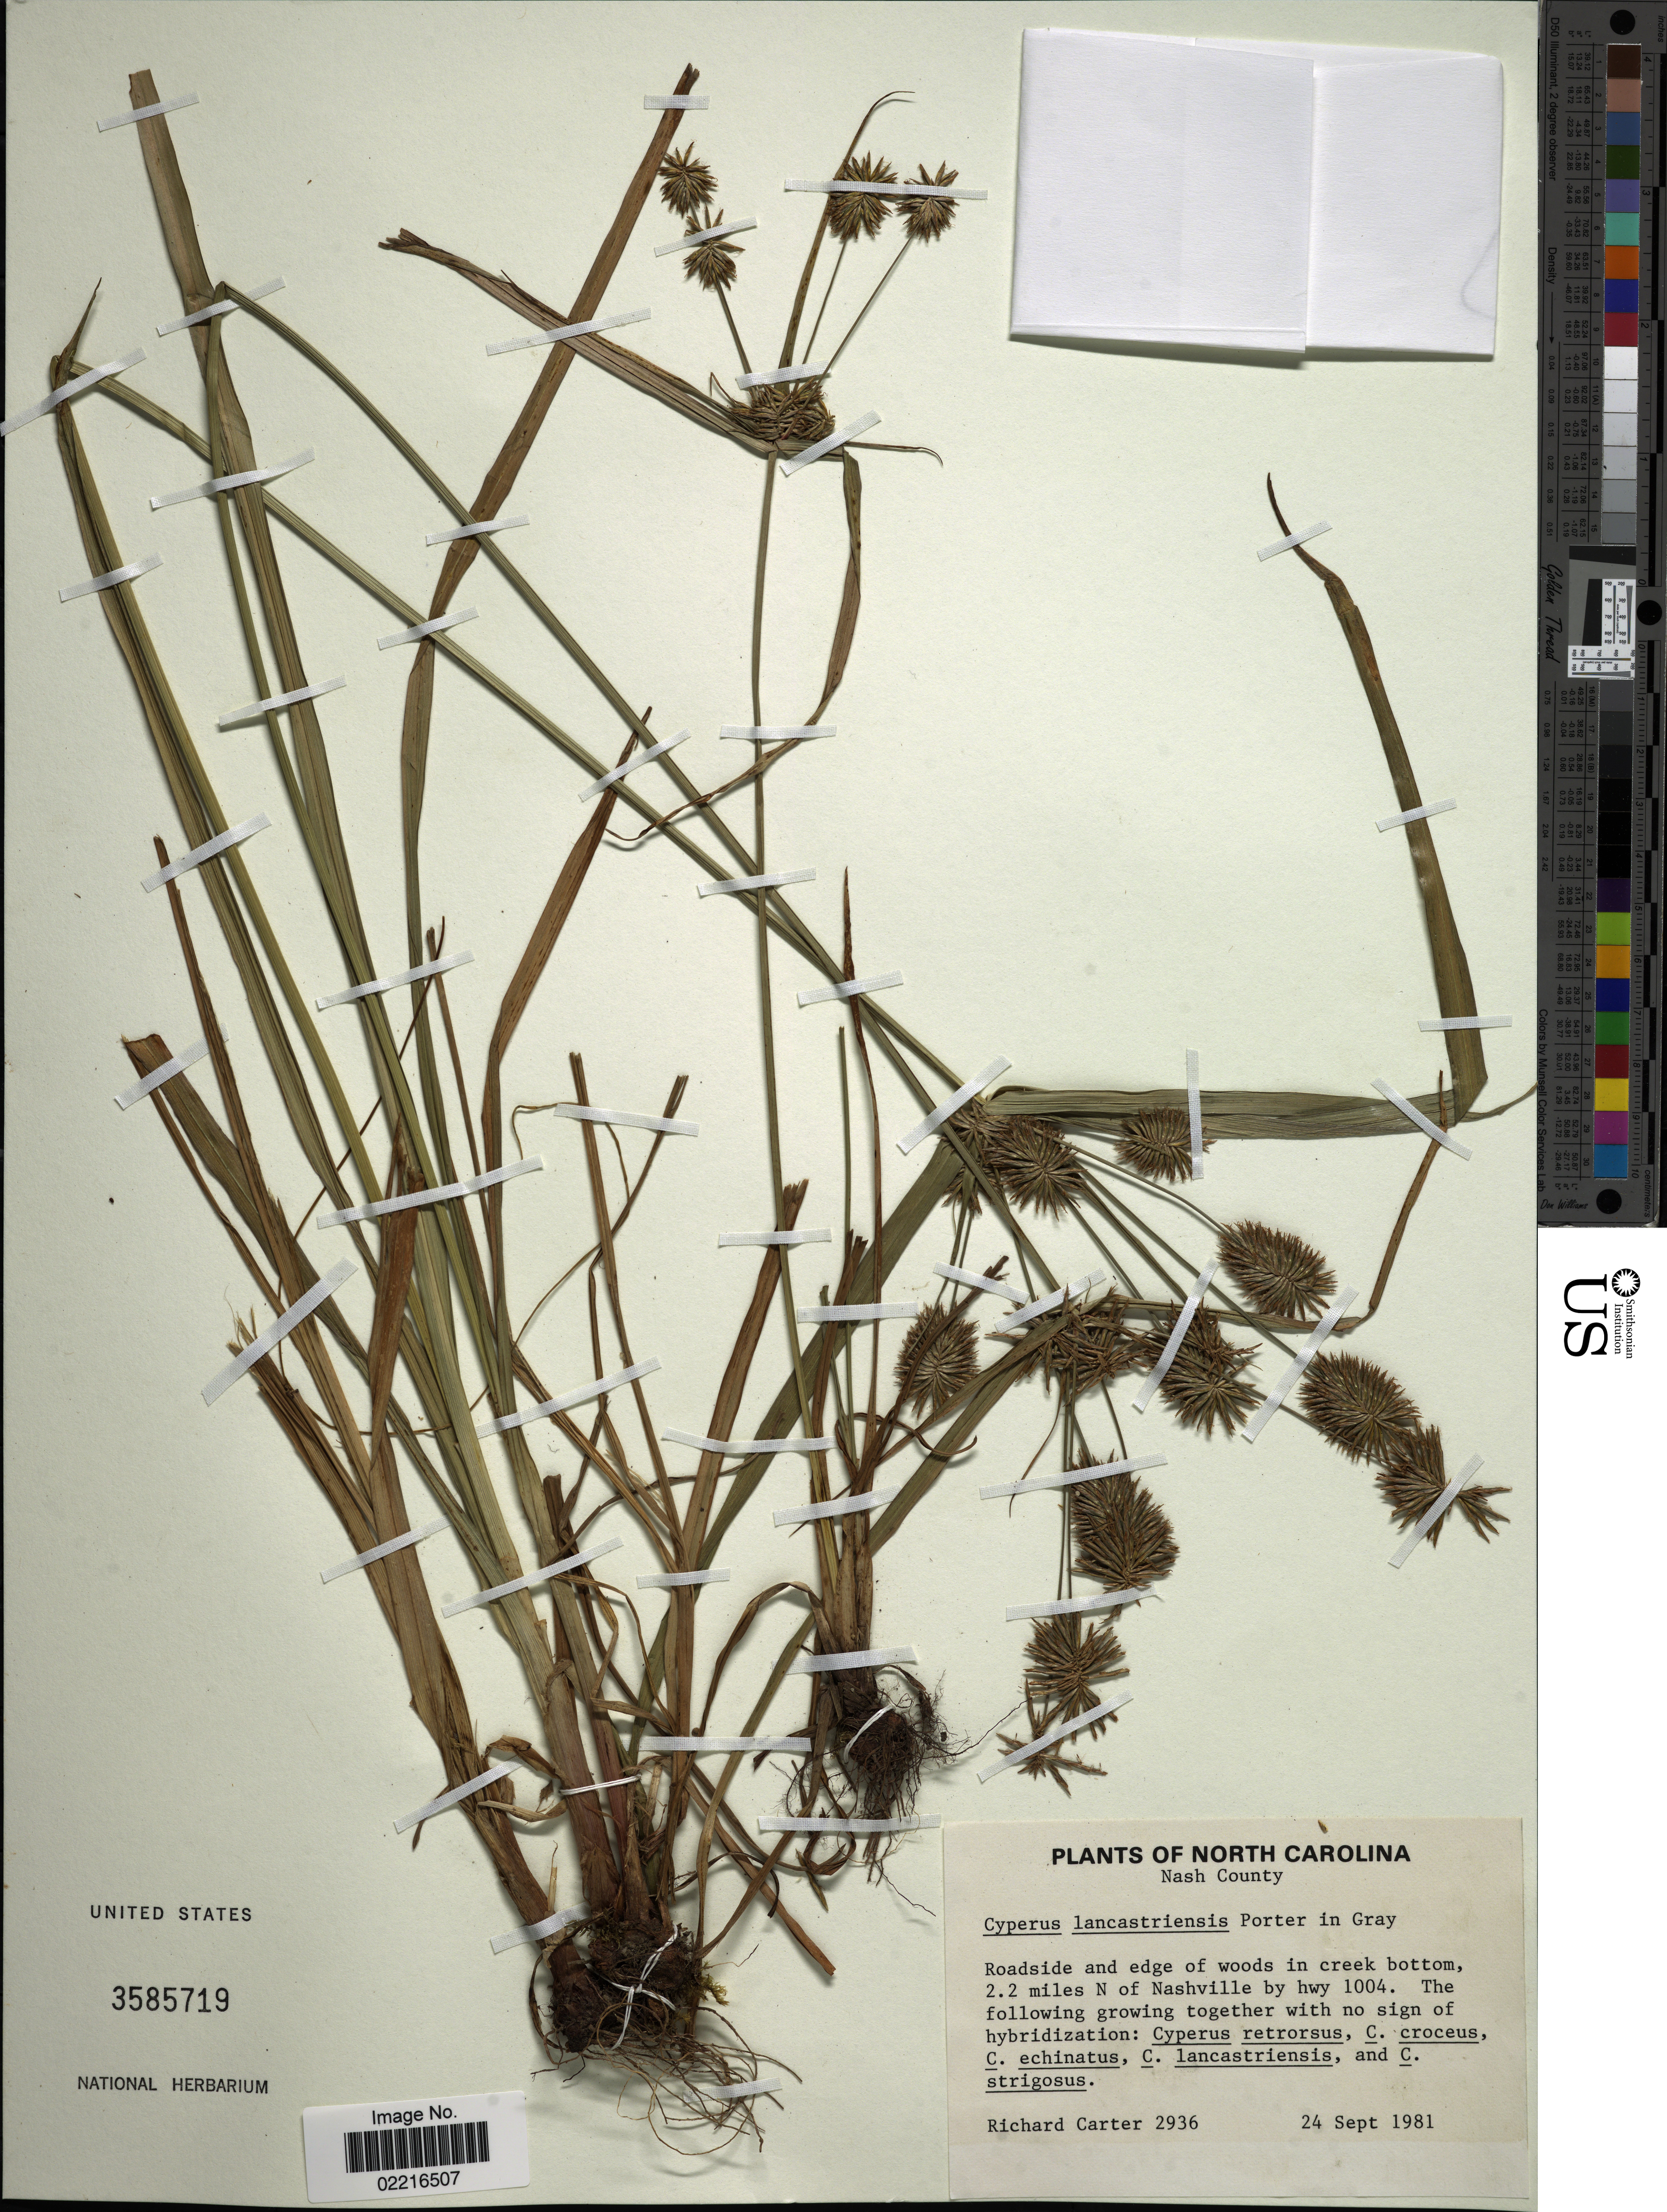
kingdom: Plantae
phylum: Tracheophyta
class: Liliopsida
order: Poales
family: Cyperaceae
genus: Cyperus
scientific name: Cyperus lancastriensis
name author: Porter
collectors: R. Carter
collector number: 2936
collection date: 1981-09-24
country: United States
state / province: North Carolina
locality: Nash County, 2.2 miles N of Nashville by hwy 1004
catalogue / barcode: US 3585719